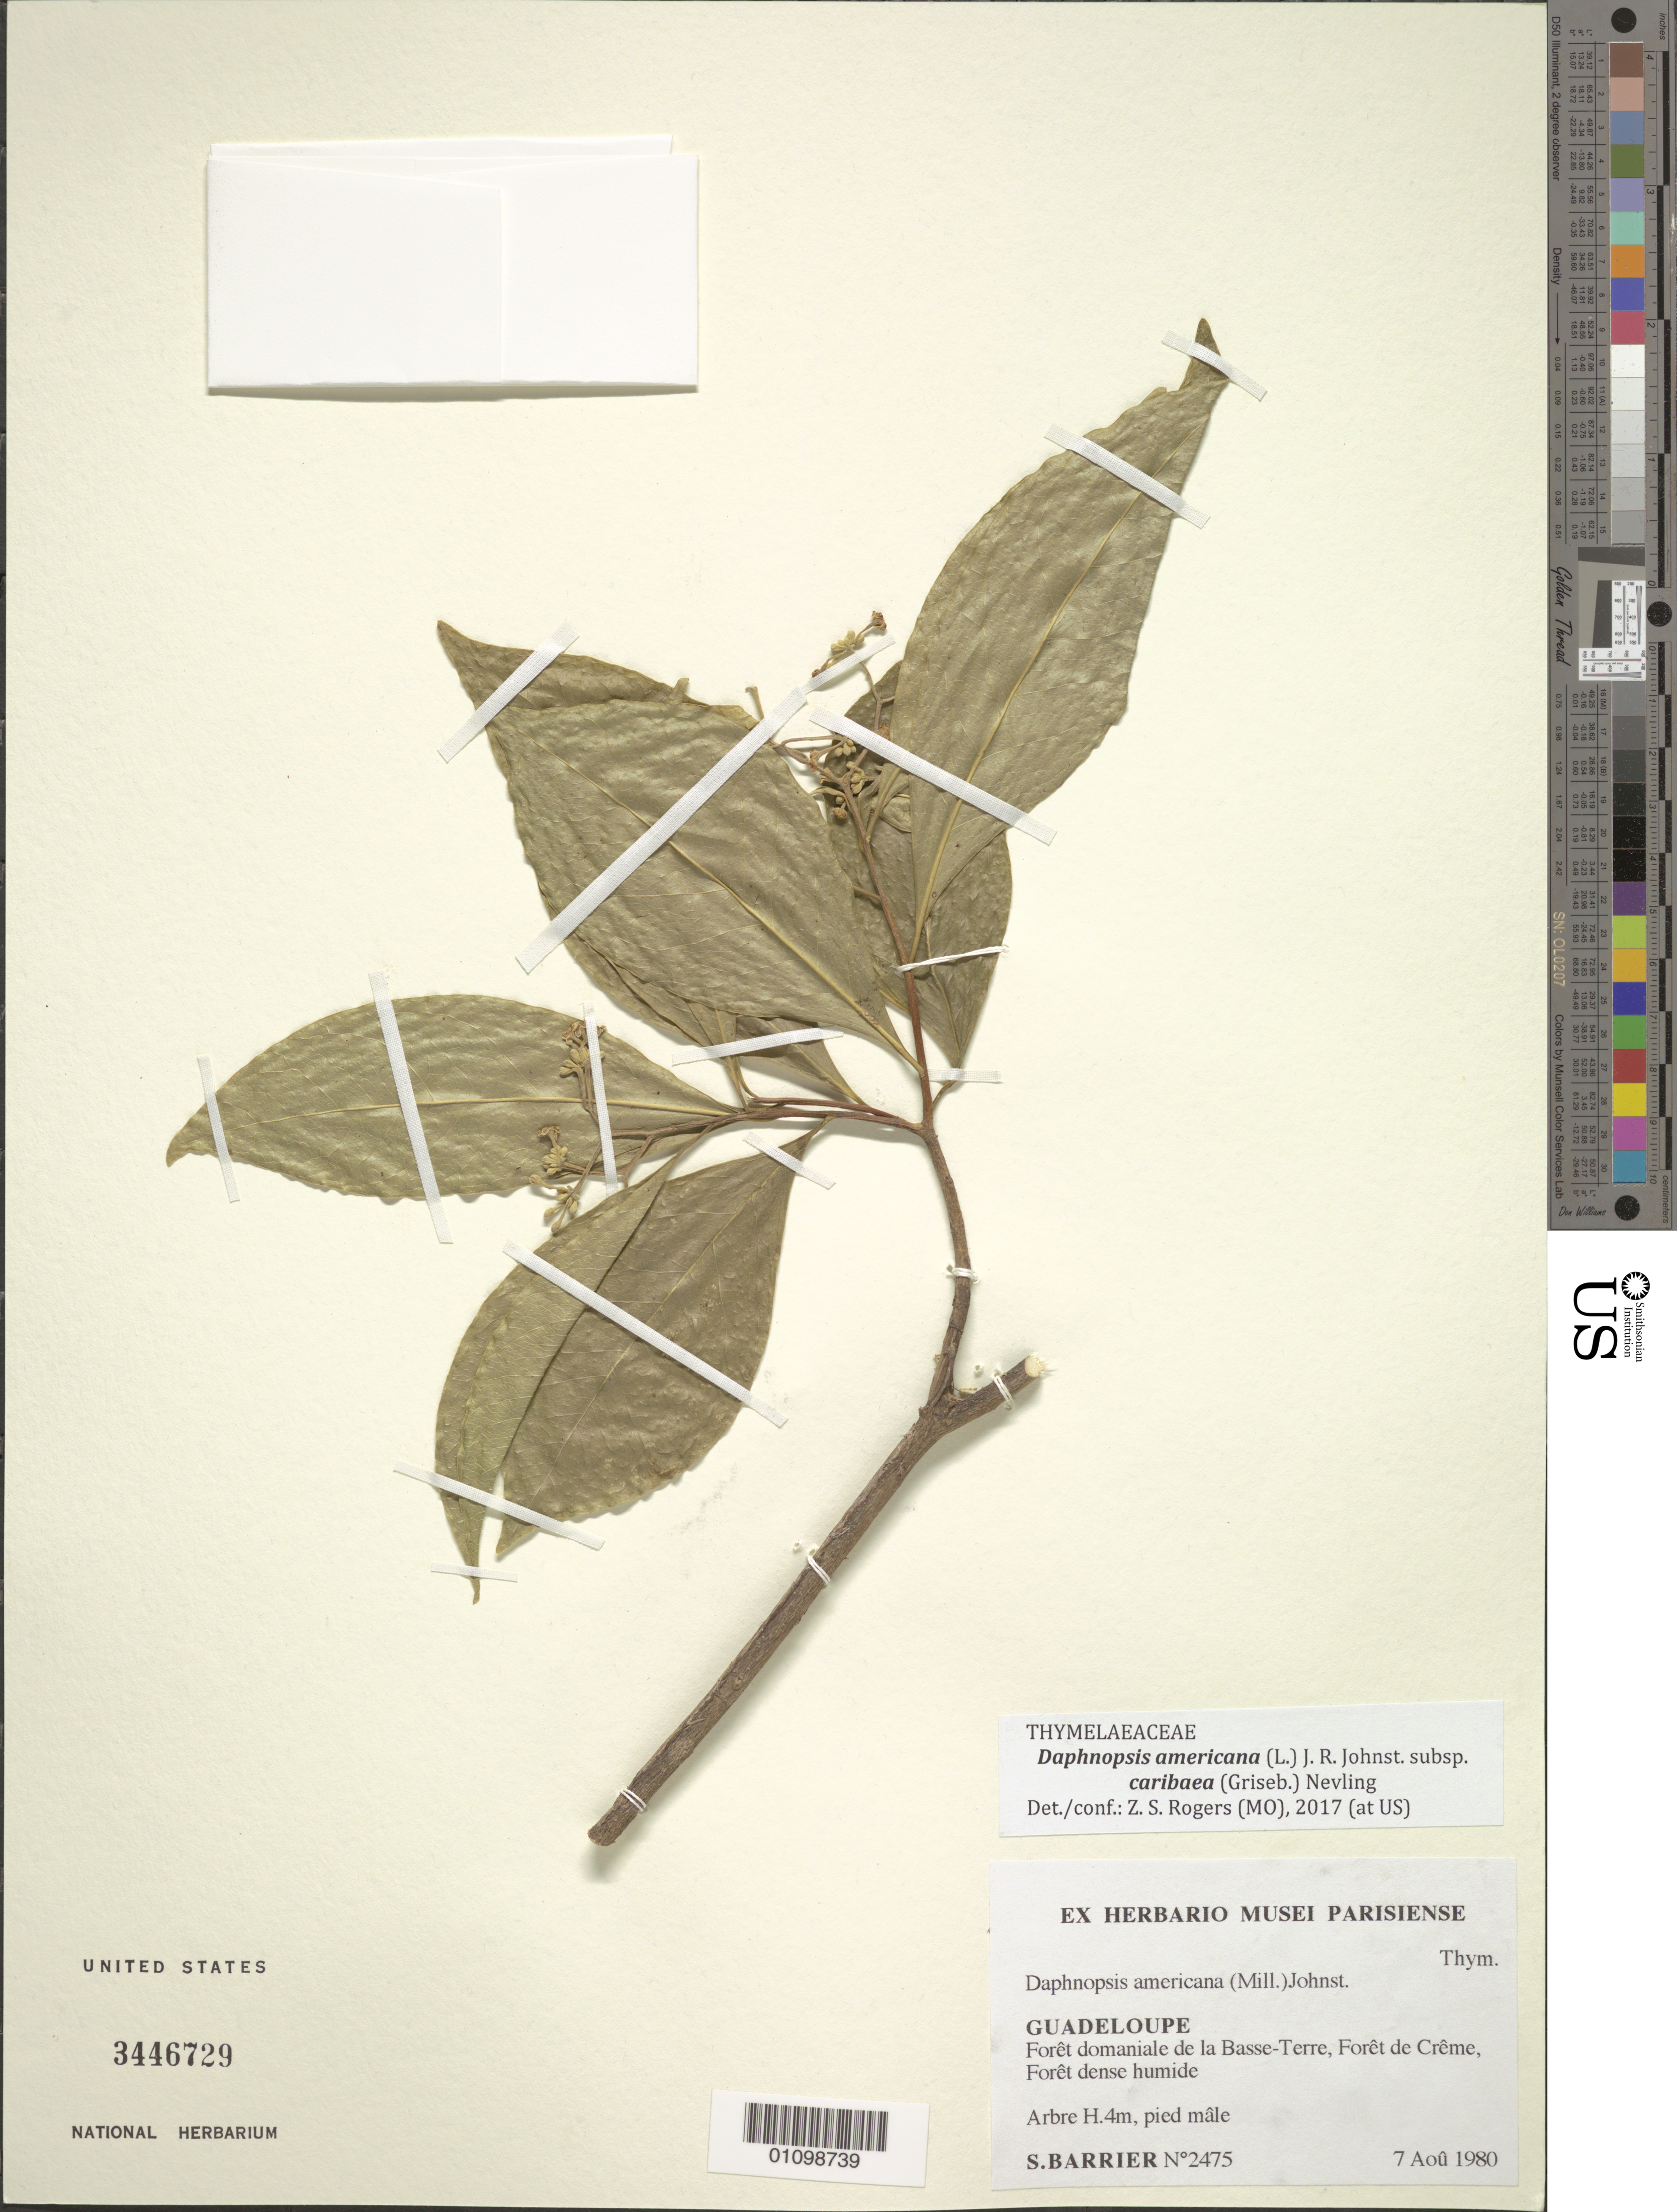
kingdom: Plantae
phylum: Tracheophyta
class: Magnoliopsida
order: Malvales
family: Thymelaeaceae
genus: Daphnopsis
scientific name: Daphnopsis americana subsp. caribaea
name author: (Griseb.) Nevling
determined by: Rogers, Z. S.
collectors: S. Barrier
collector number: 2475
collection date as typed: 07 Aug 1980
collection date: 1980-08-07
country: Guadeloupe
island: Basse Terre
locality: Foret domaniale de la Basse-Terre, Foret de Creme, Foret dense humide.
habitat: Forêt dense humide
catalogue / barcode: US 3446729